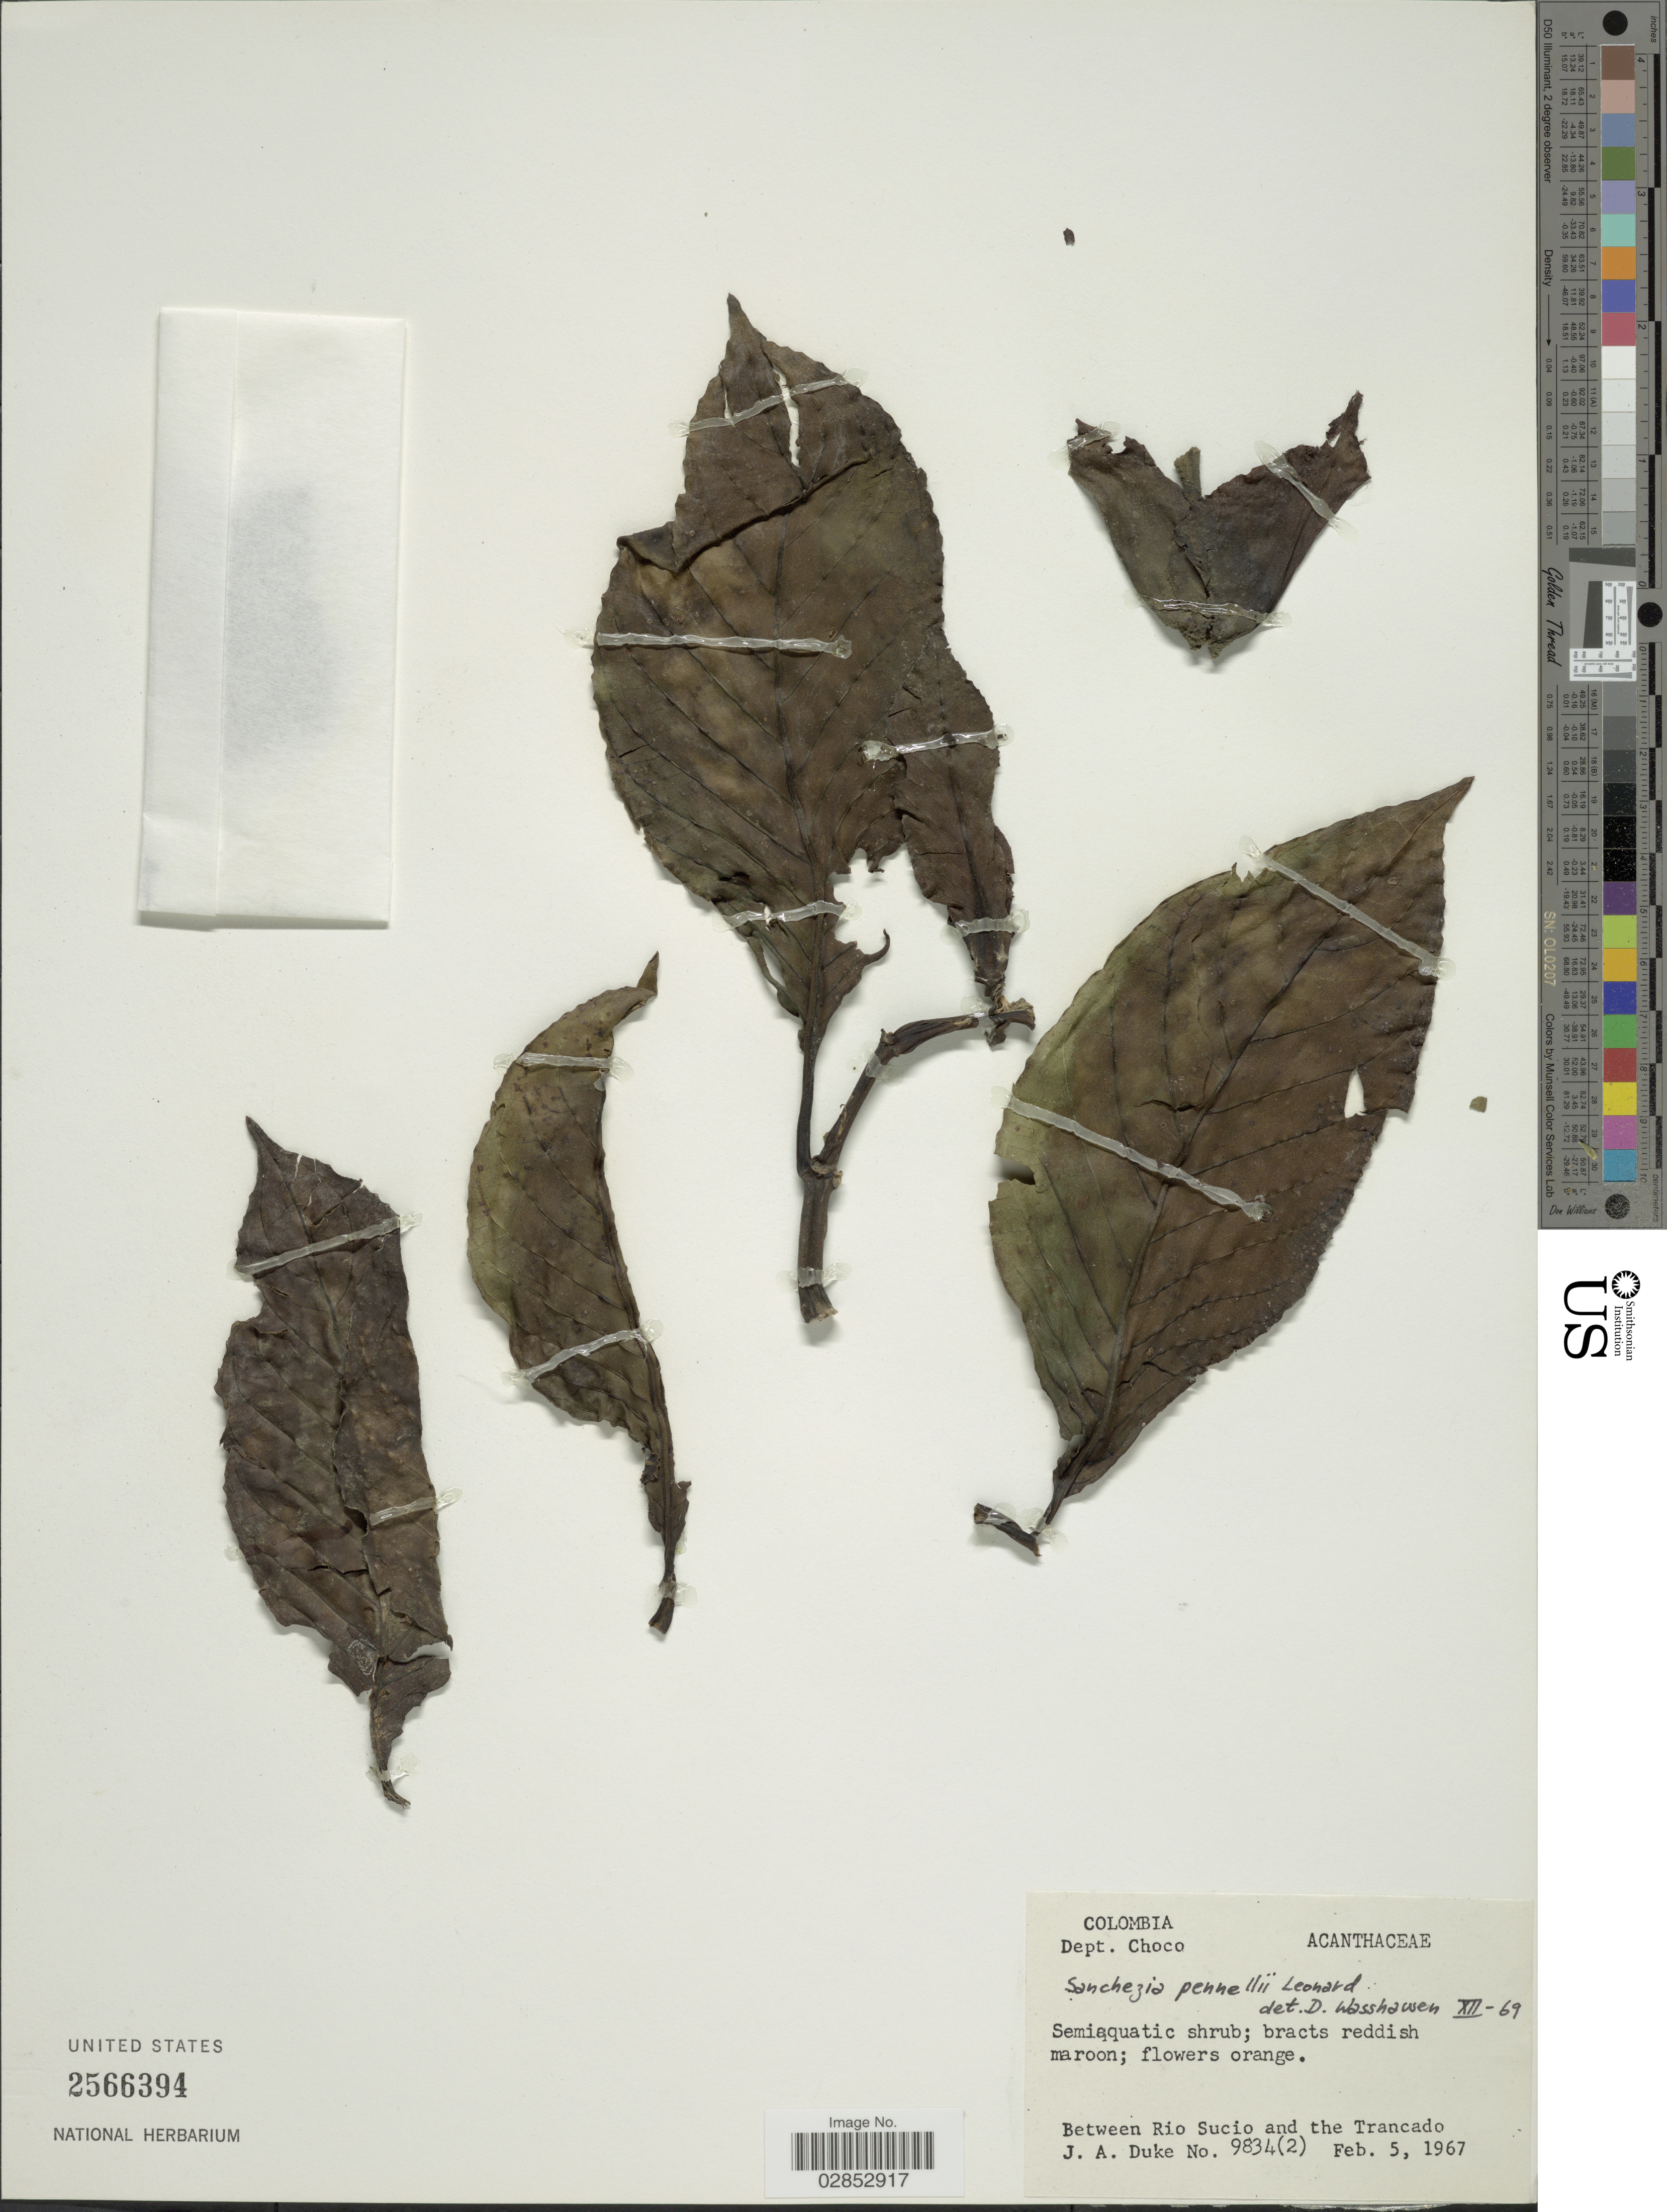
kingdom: Plantae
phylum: Tracheophyta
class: Magnoliopsida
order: Lamiales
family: Acanthaceae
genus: Sanchezia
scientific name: Sanchezia macrocnemis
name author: (Nees) Wassh.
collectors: J. A. Duke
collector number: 9834(2)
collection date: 1967-02-05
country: Colombia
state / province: Chocó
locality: Dept. Choco. Between Rio Sucio and the Trancado.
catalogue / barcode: US 2566394